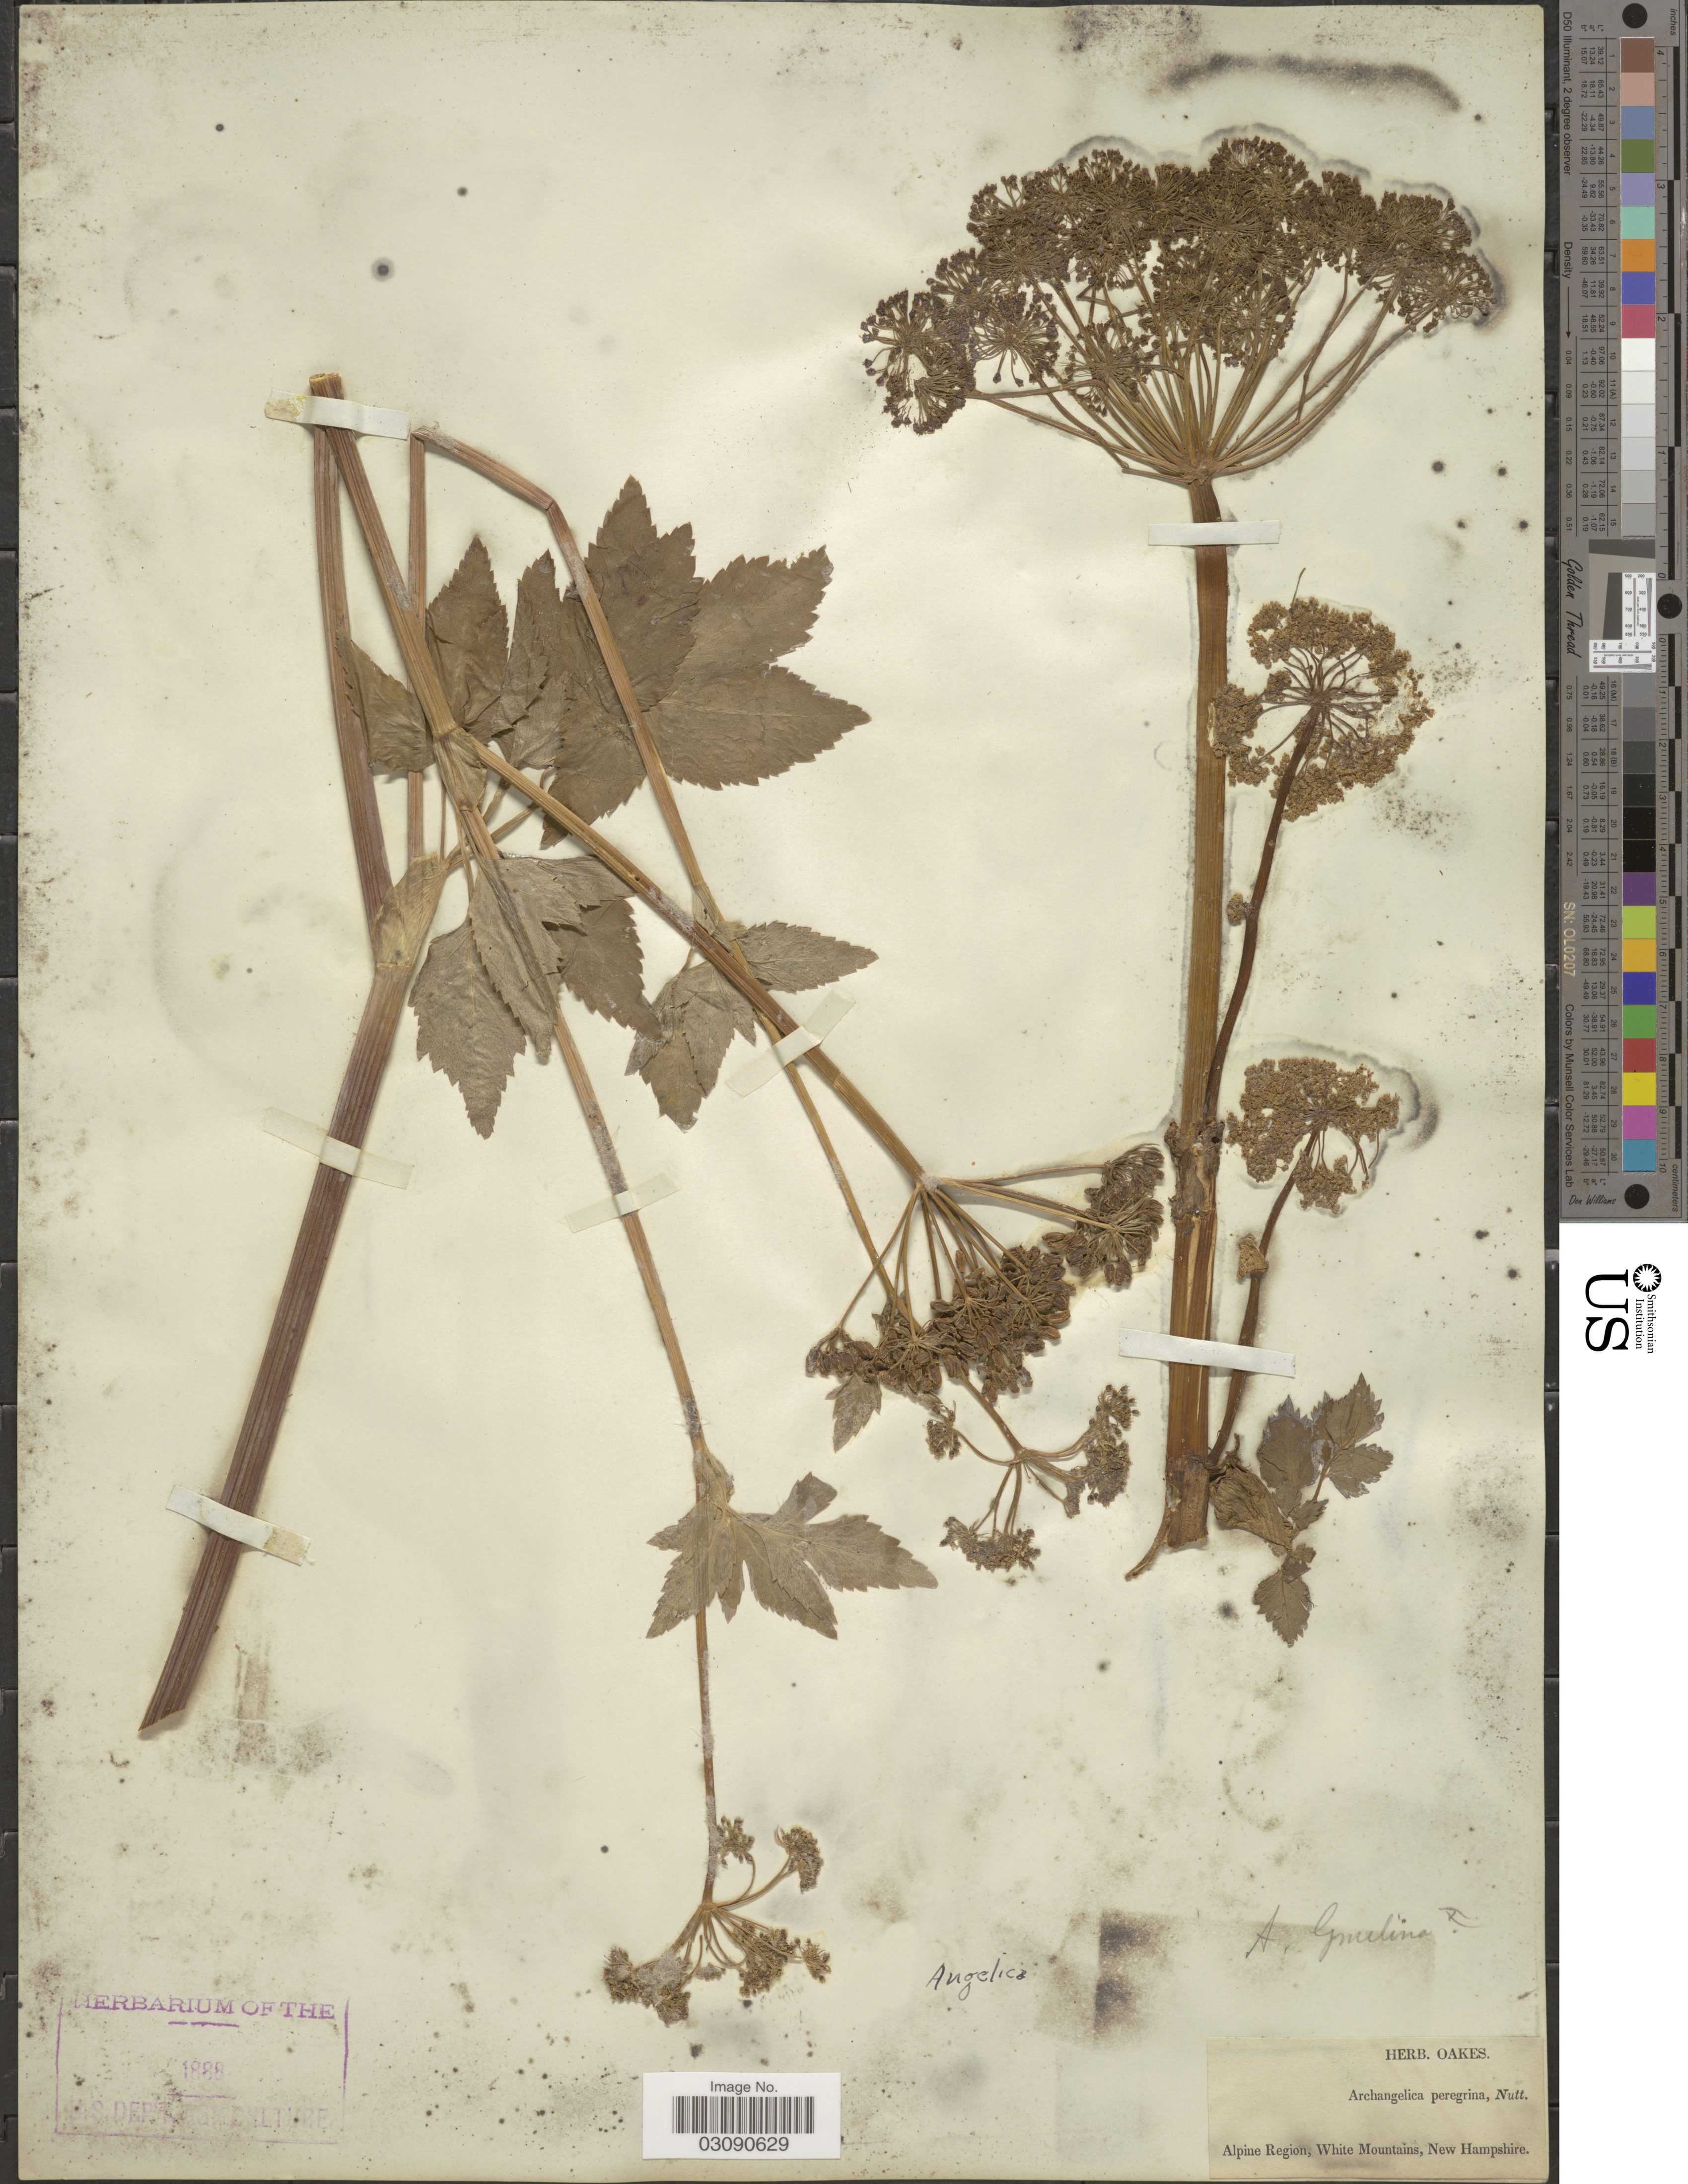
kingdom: Plantae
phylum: Tracheophyta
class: Magnoliopsida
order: Apiales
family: Apiaceae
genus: Angelica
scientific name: Angelica sp.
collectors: ex herb. Oakes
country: United States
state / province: New Hampshire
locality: Alpine Region, White Mountains.